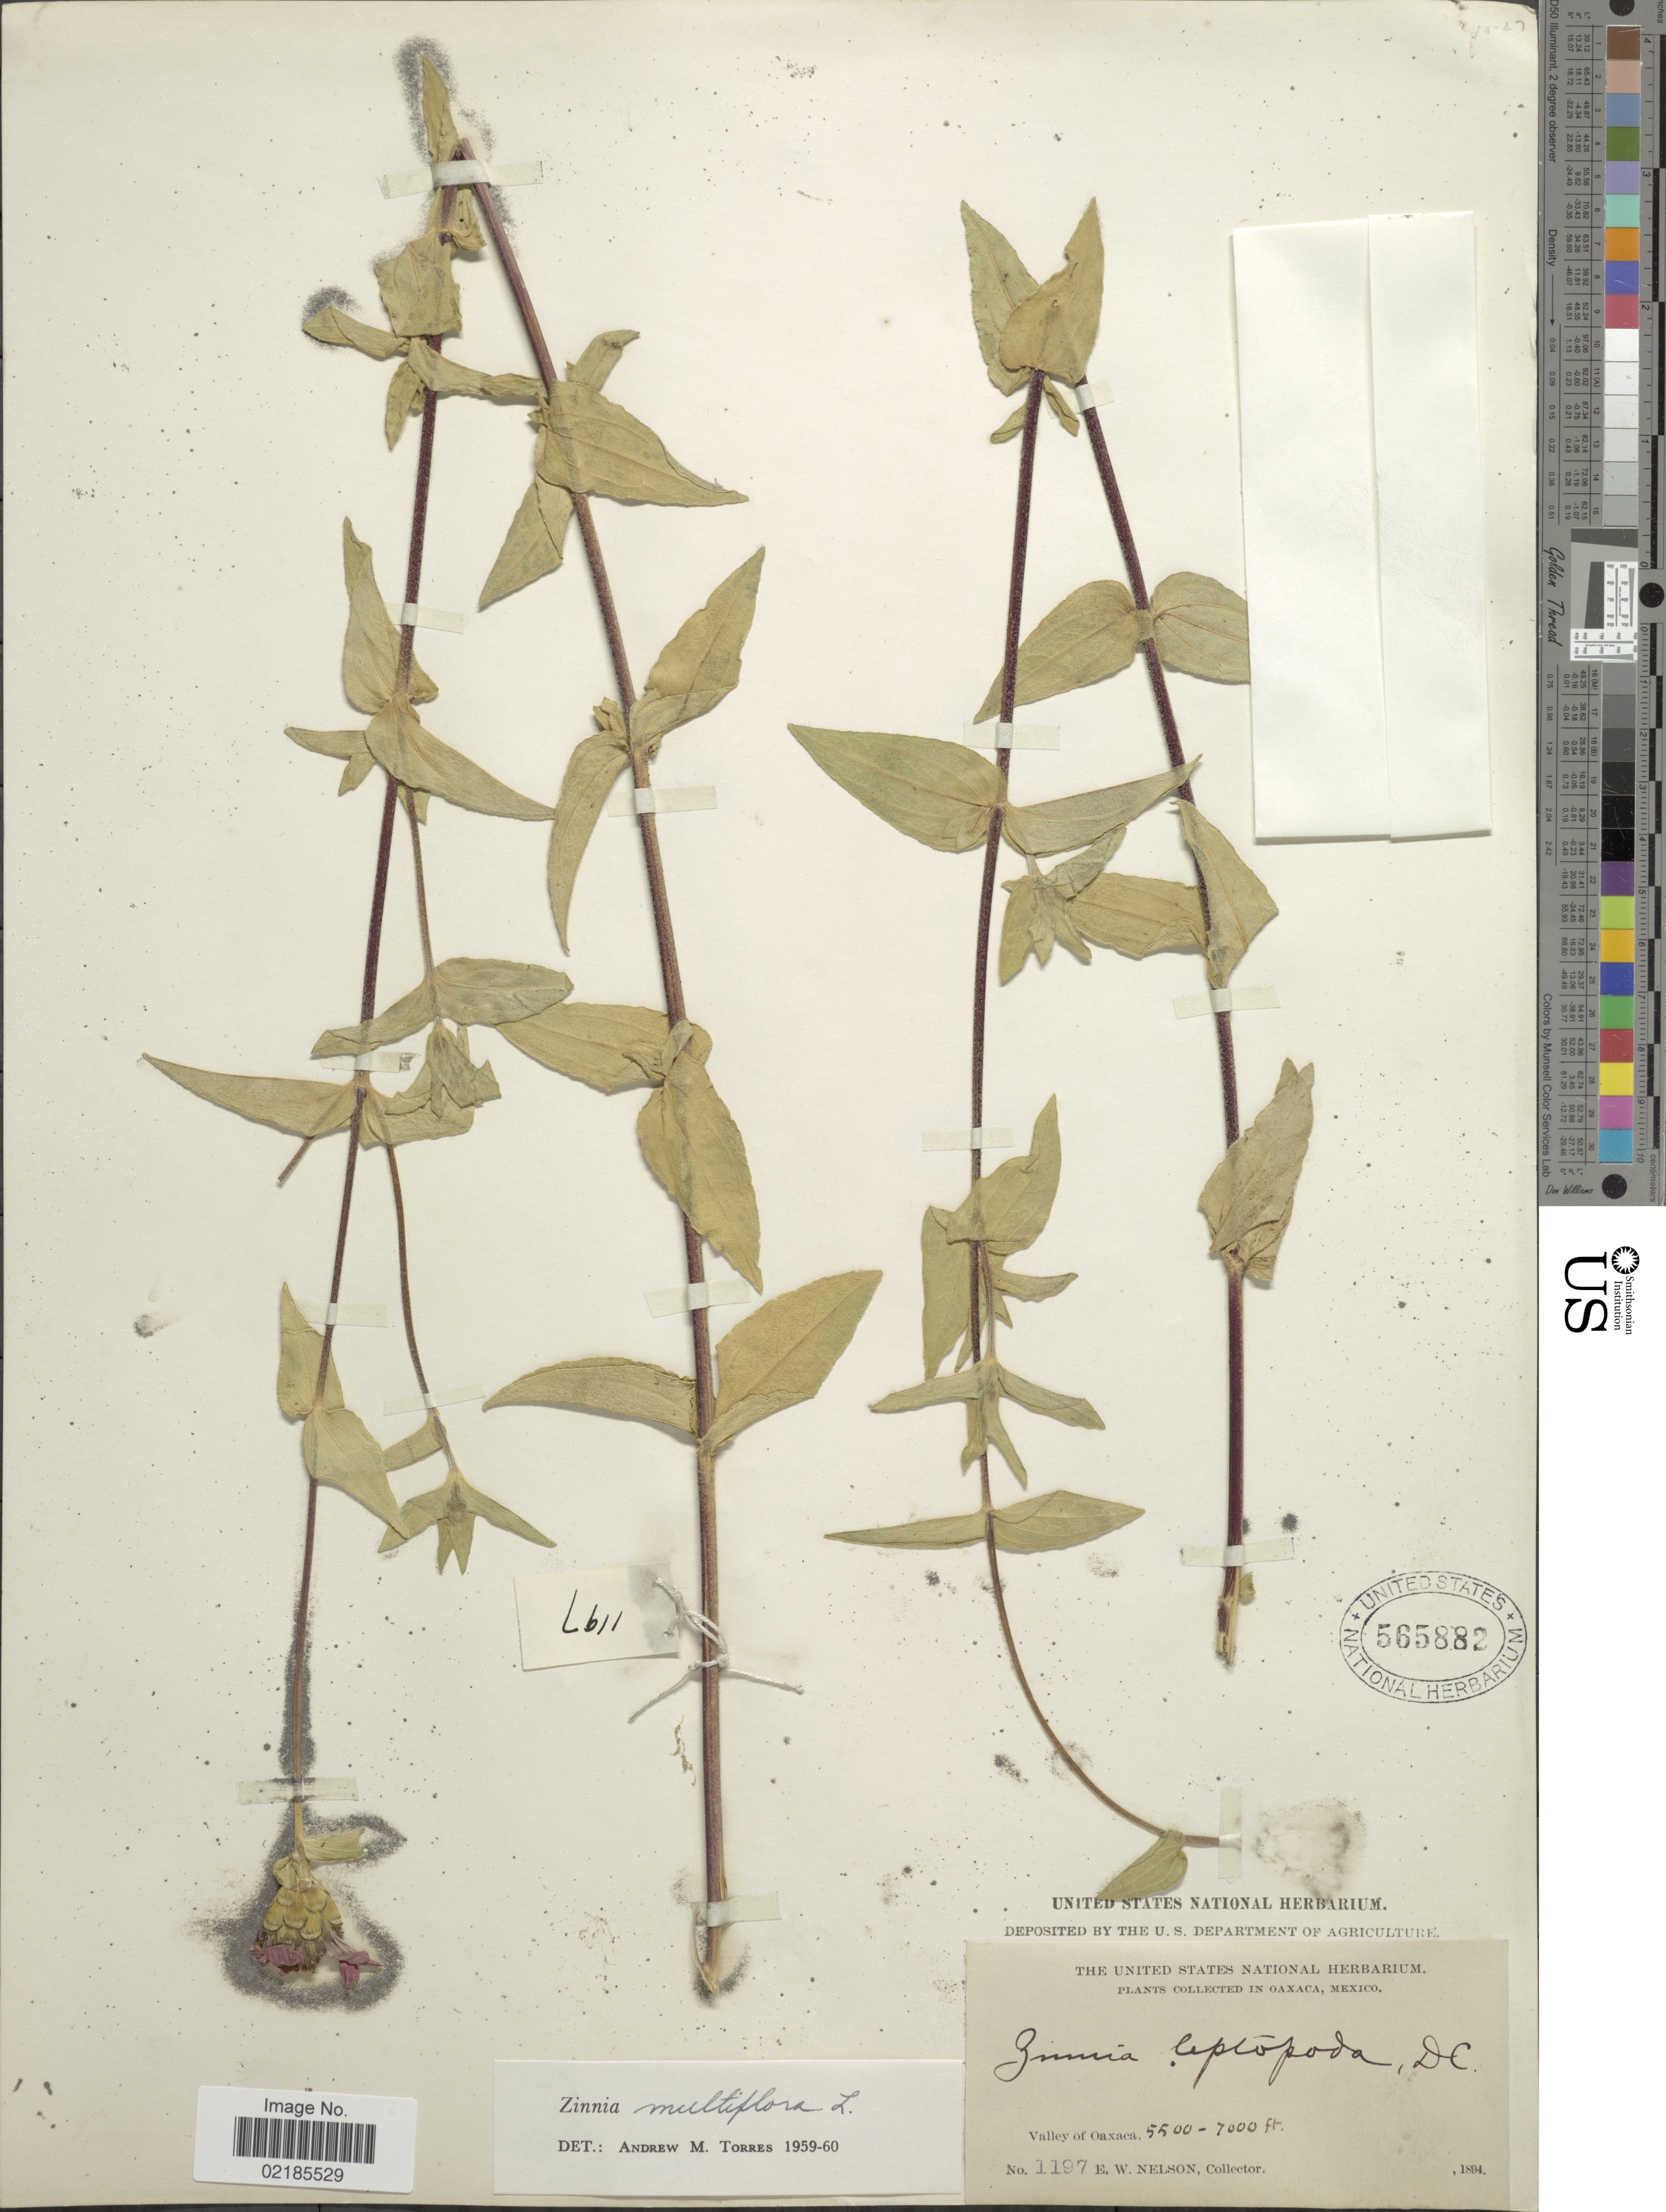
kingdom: Plantae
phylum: Tracheophyta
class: Magnoliopsida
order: Asterales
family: Asteraceae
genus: Zinnia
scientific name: Zinnia peruviana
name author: (L.) L.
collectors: E. W. Nelson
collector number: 1197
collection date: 1894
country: Mexico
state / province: Oaxaca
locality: Valley of Oaxaca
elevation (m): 1676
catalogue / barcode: US 565882